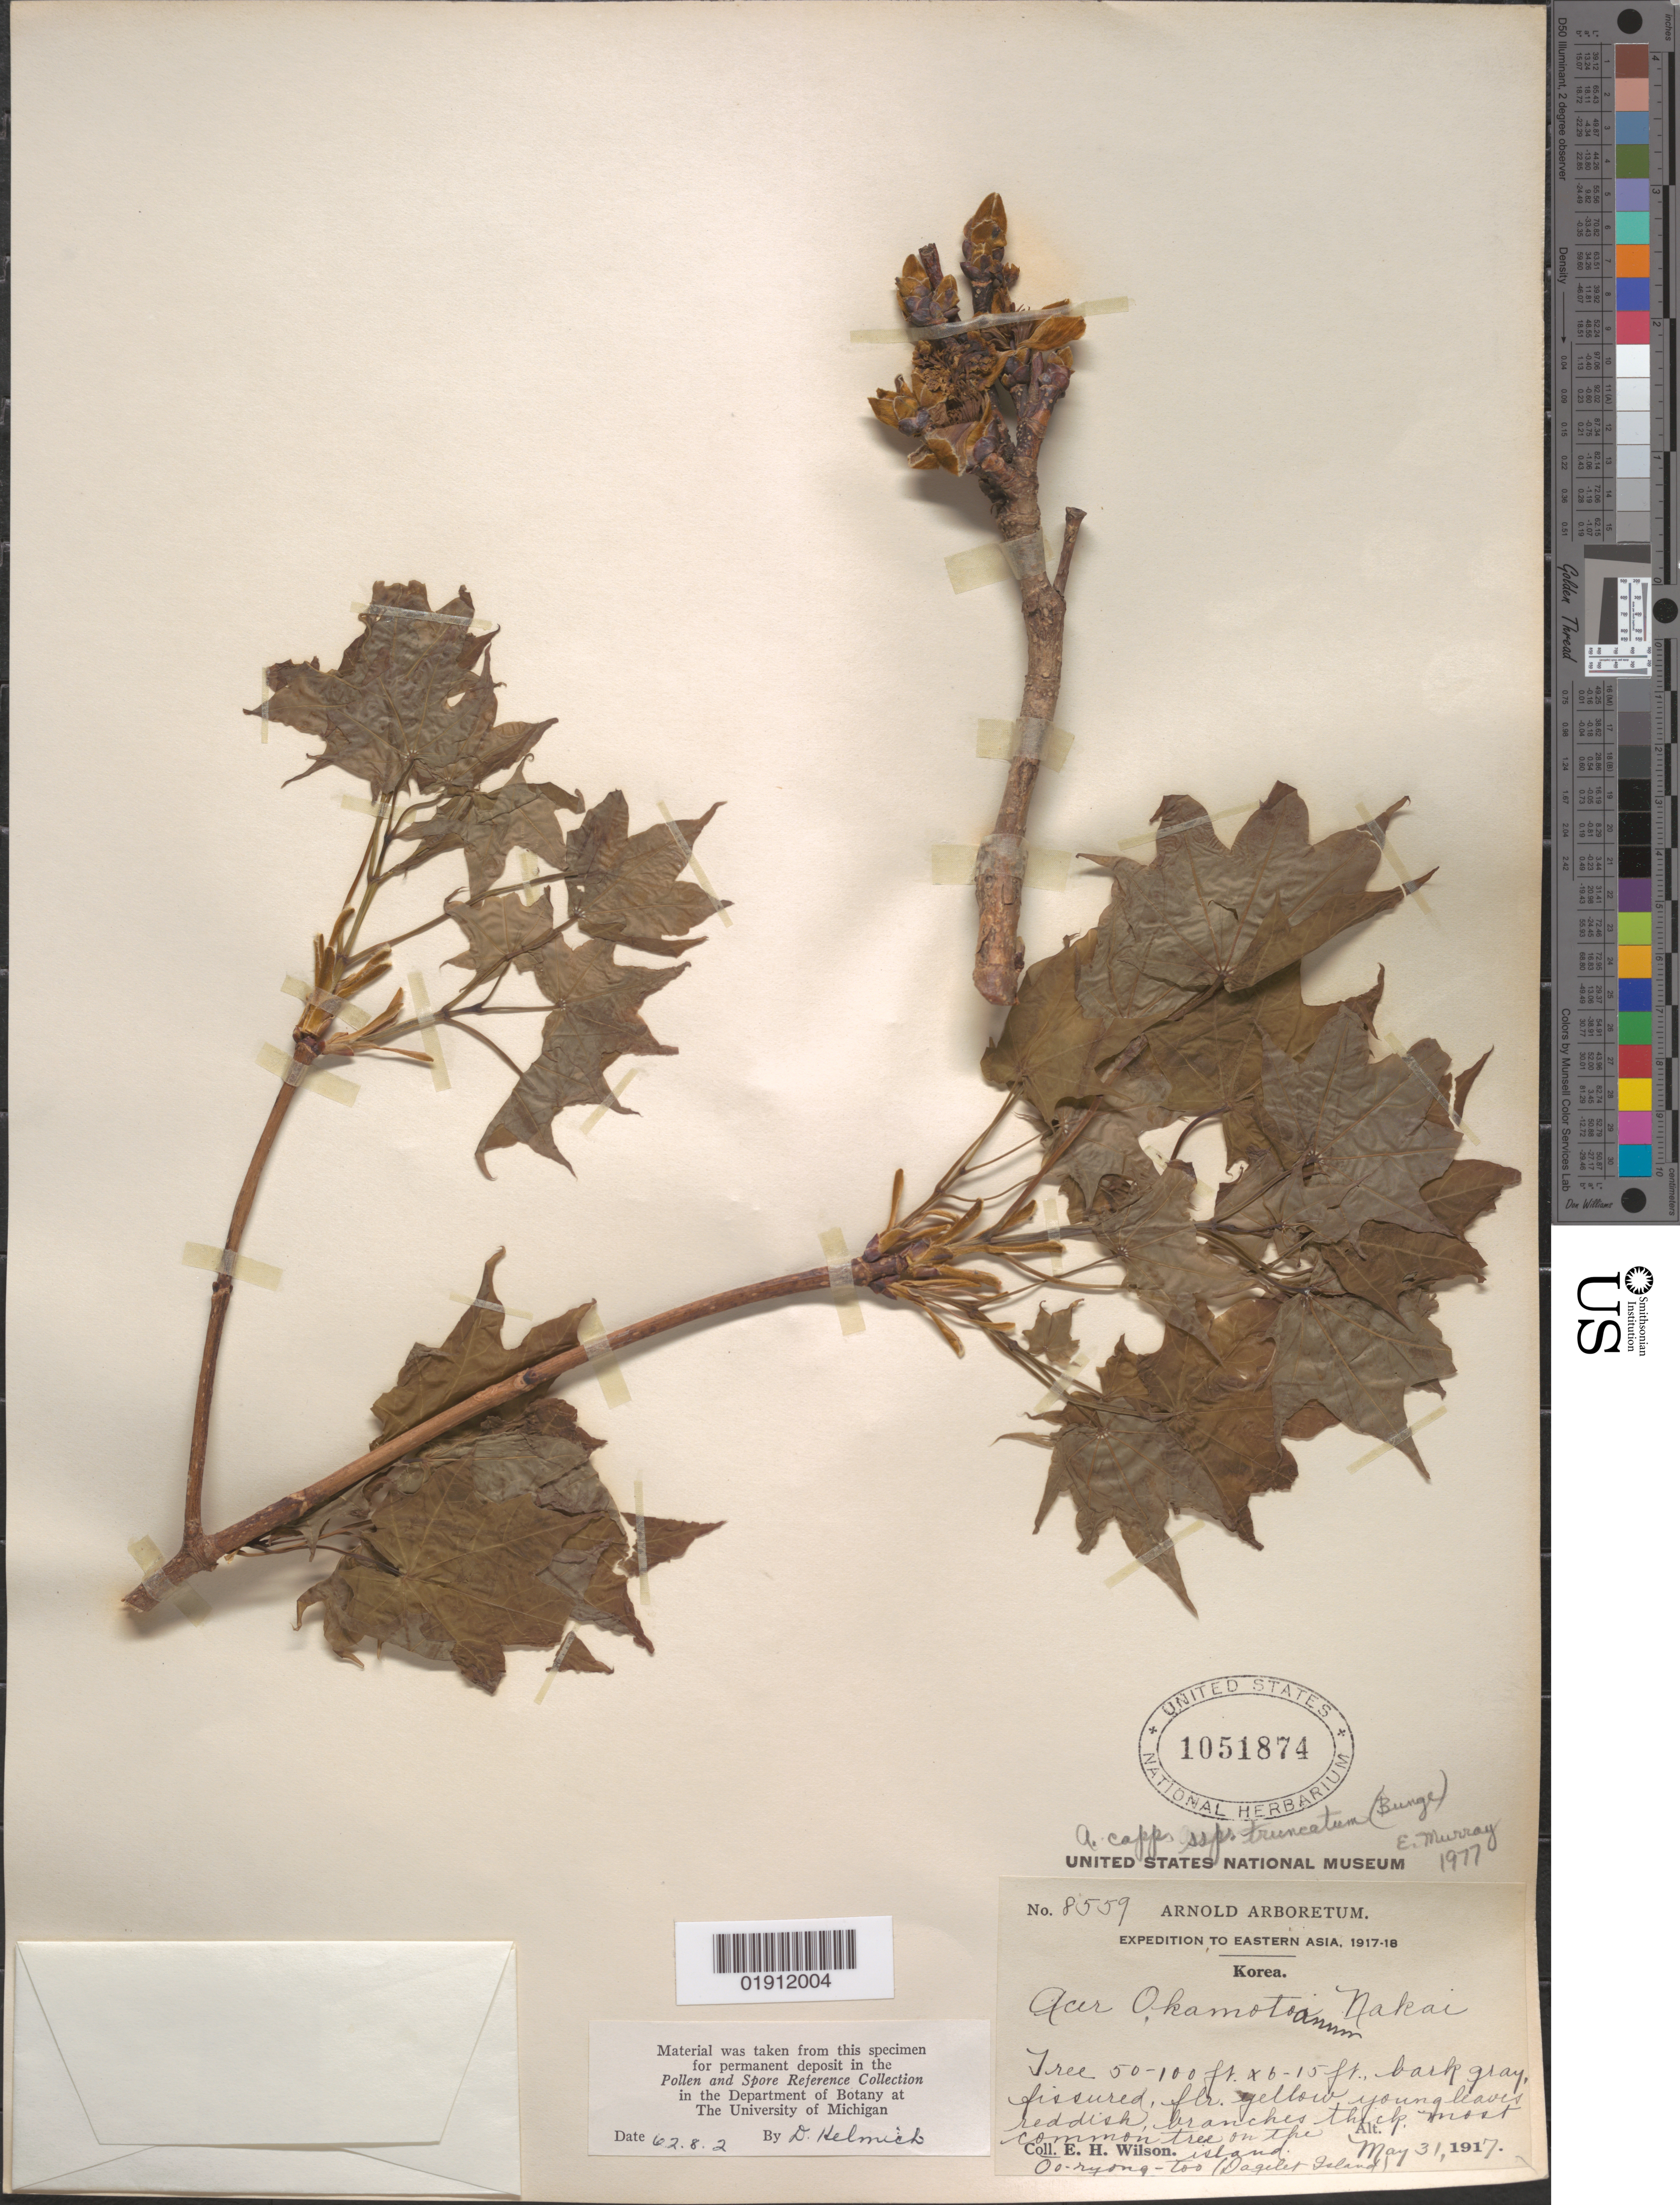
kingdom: Plantae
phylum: Tracheophyta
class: Magnoliopsida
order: Sapindales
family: Sapindaceae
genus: Acer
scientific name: Acer cappadocicum subsp. truncatum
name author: (Bunge) A.E. Murray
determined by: Murray, Edward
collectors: E. H. Wilson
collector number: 8559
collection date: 1917-05-31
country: South Korea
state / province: North Gyeongsang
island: Dagelet I. [Ulleung-do]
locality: Daglet Island [Ulleung-do]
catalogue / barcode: US 1051874